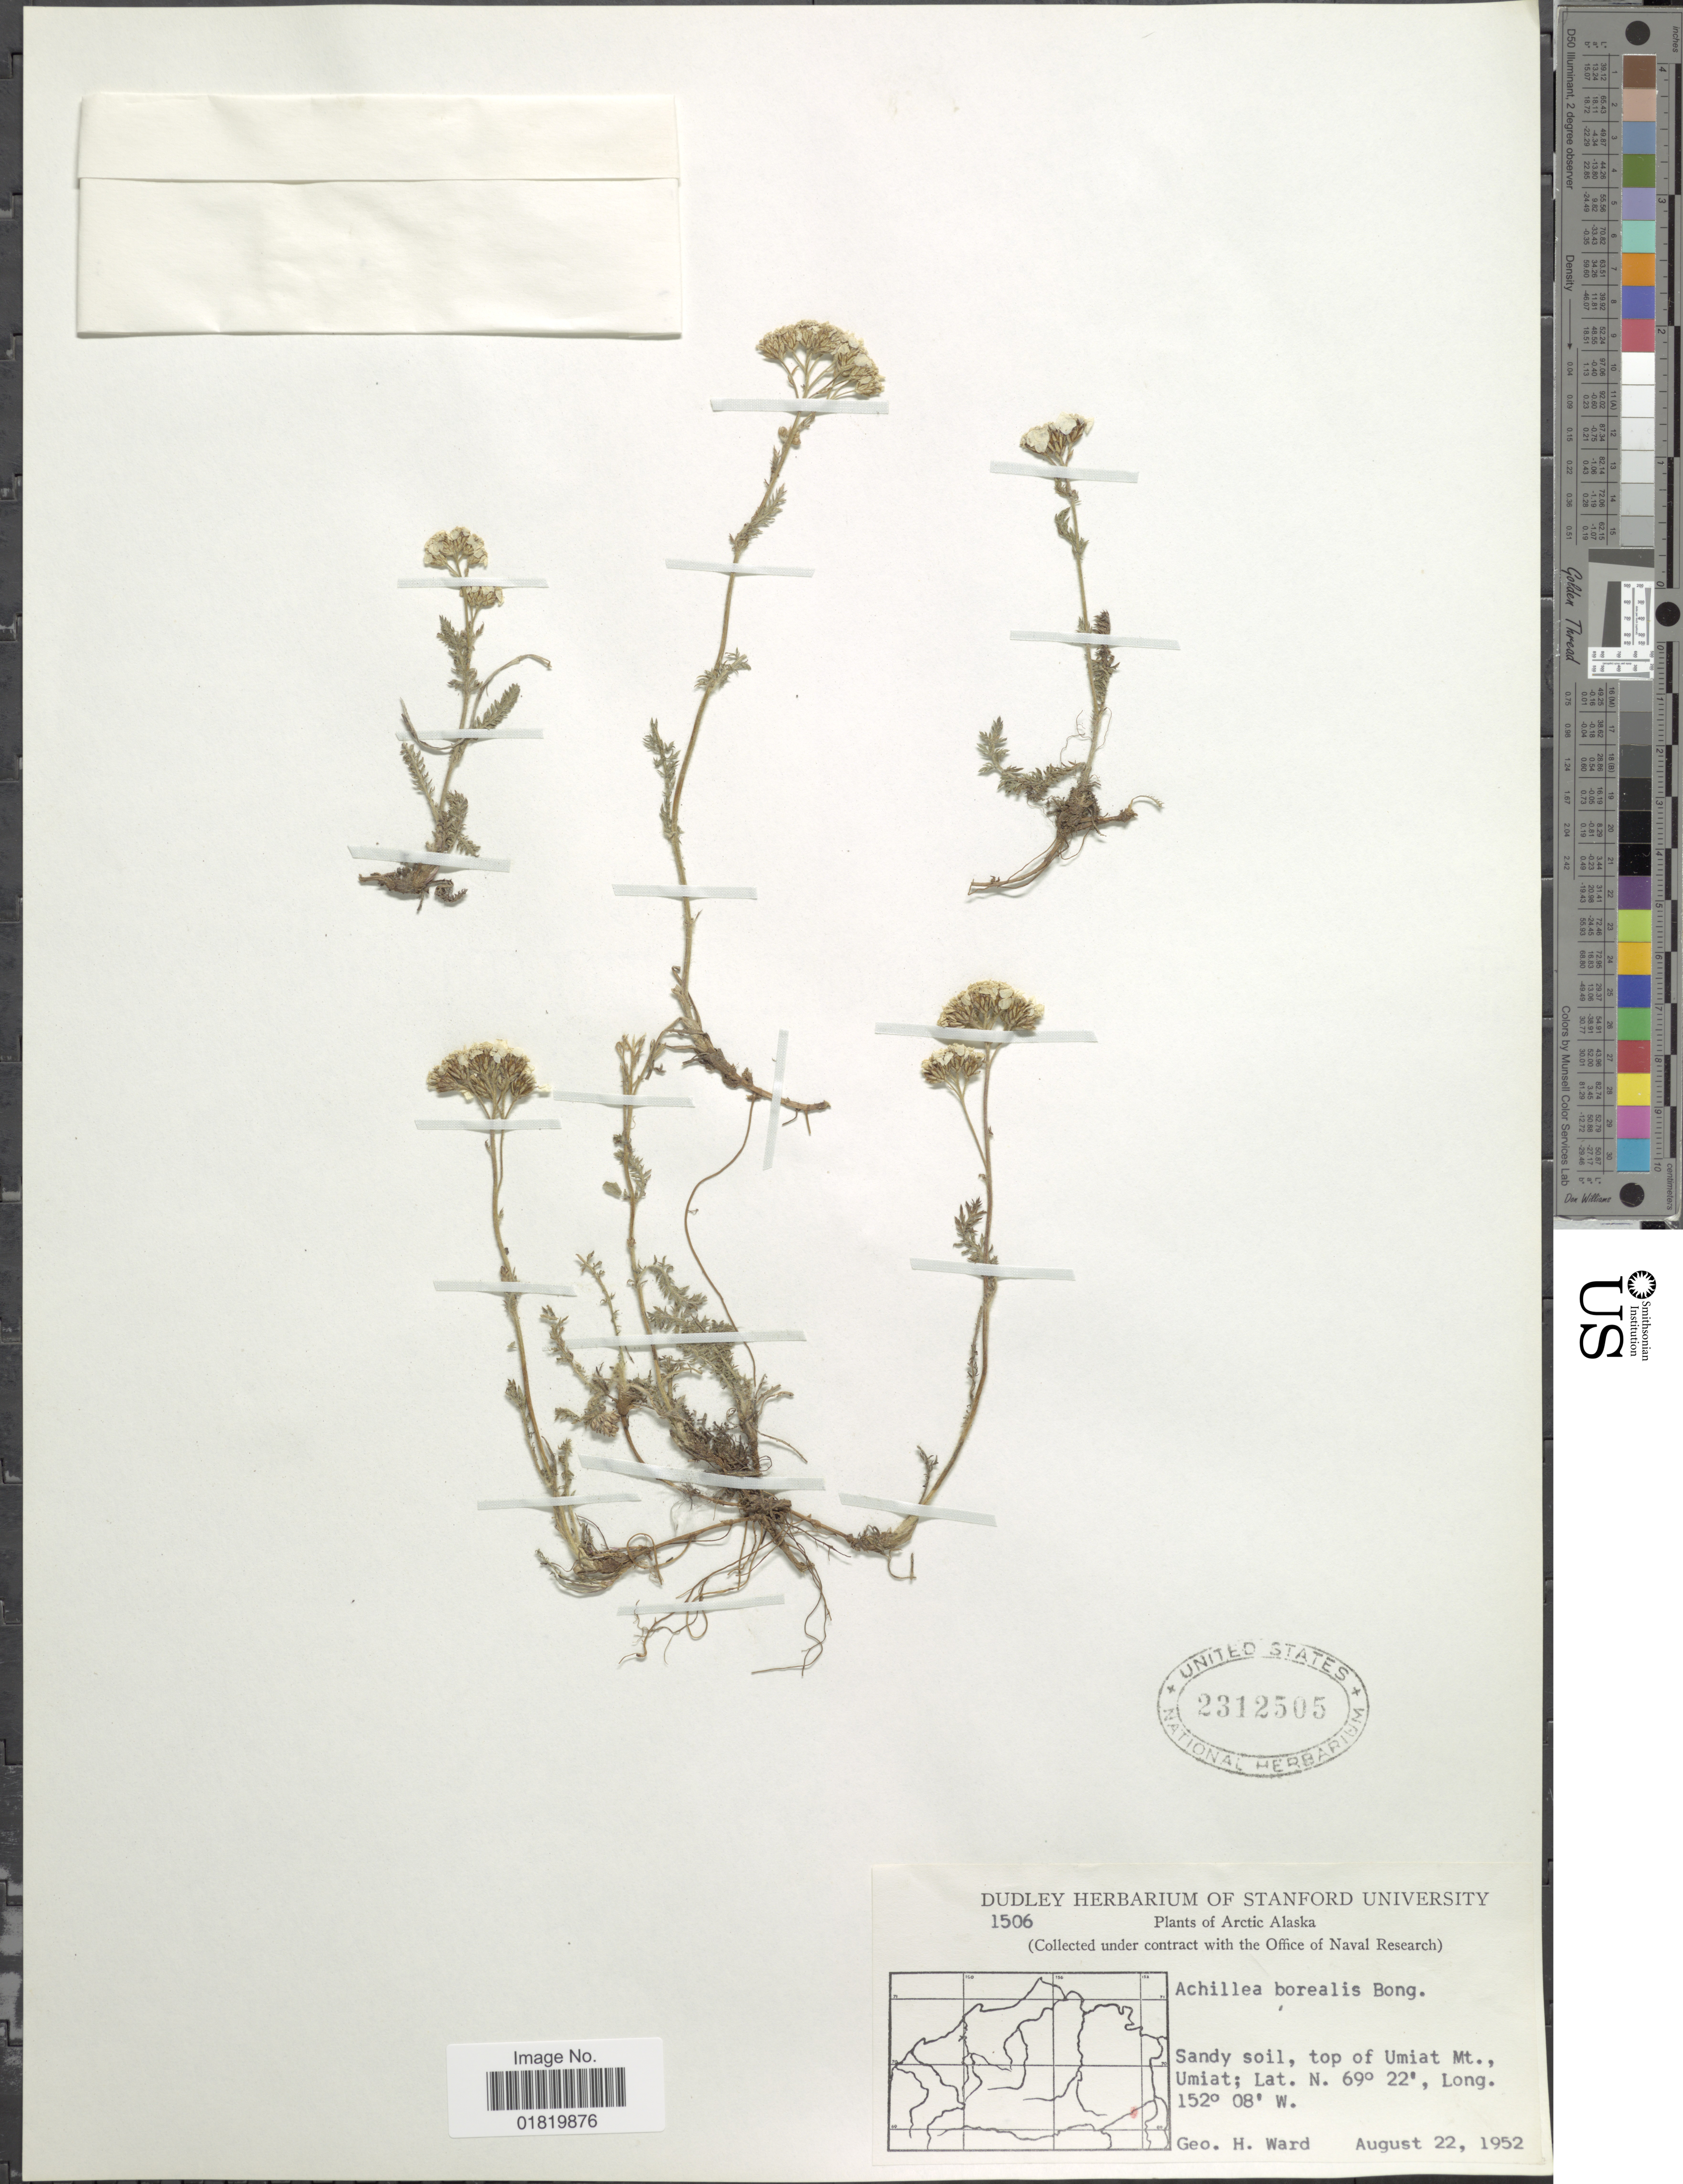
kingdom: Plantae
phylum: Tracheophyta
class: Magnoliopsida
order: Asterales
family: Asteraceae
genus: Achillea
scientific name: Achillea borealis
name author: Bong.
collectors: G. H. Ward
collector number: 1506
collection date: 1952-08-22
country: United States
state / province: Alaska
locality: Arctic Alaska. Sandy soil, top of Umiat Mt., Umiat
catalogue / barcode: US 2312505